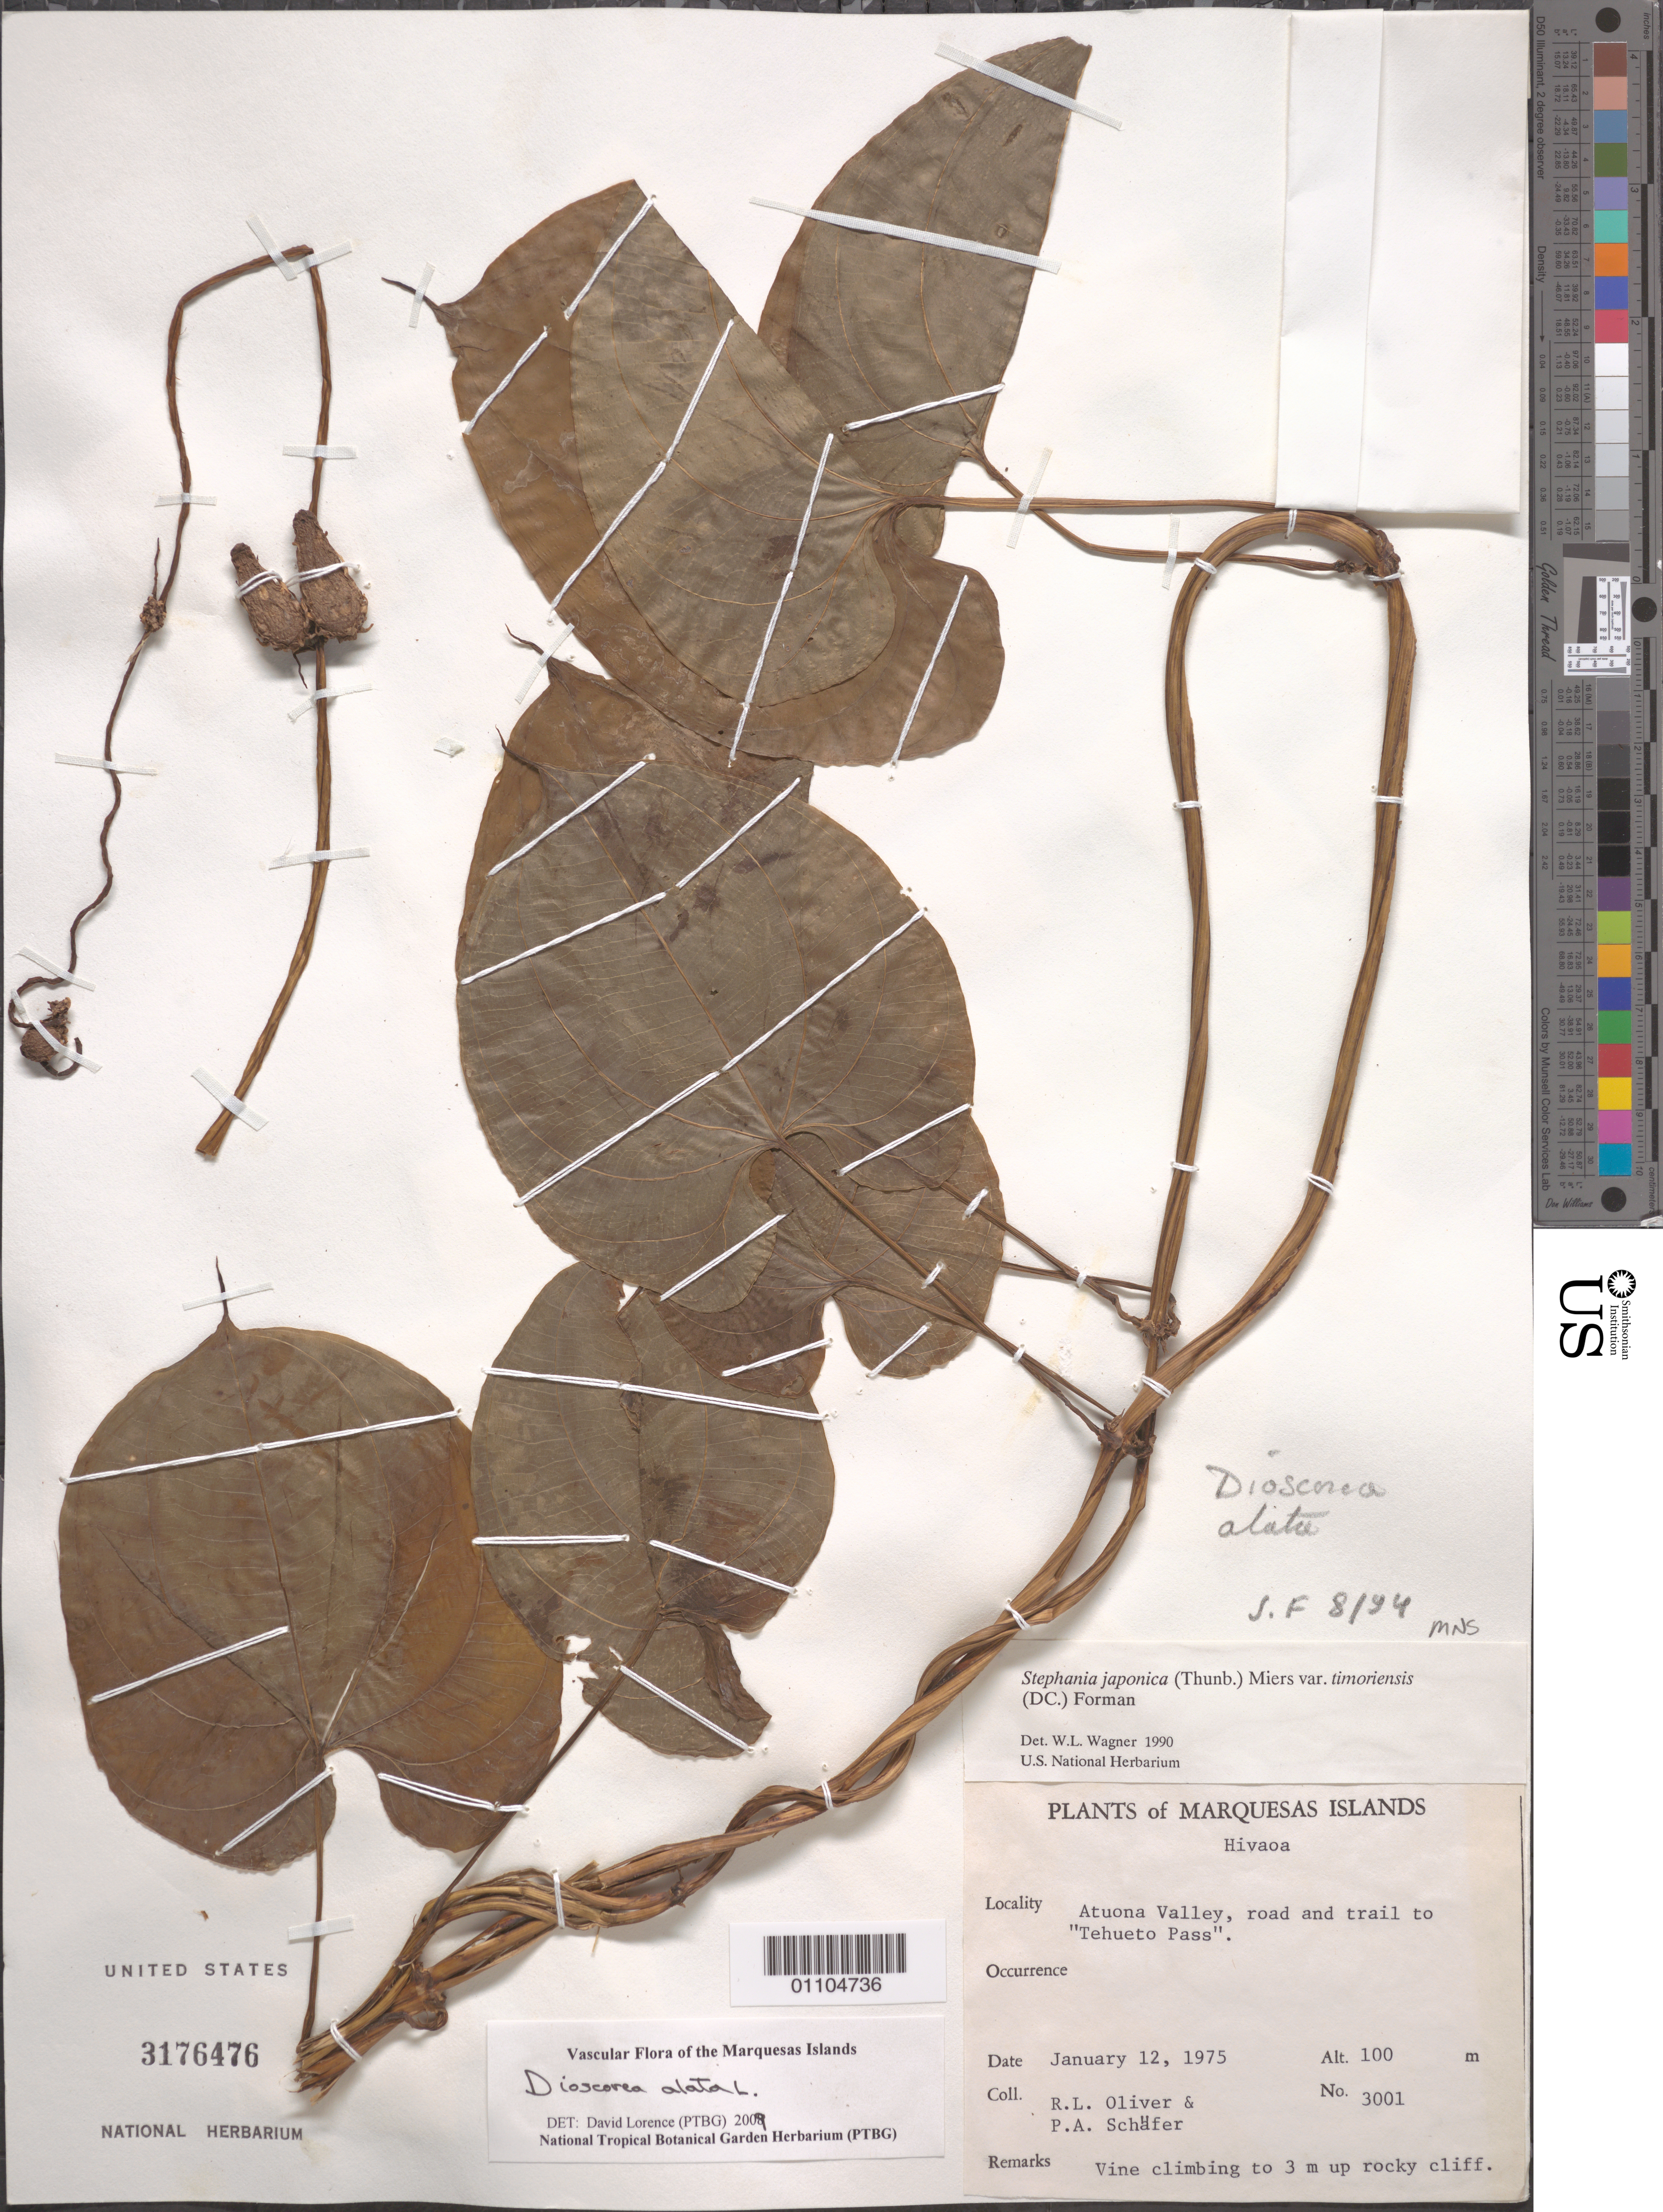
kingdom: Plantae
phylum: Tracheophyta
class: Liliopsida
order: Dioscoreales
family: Dioscoreaceae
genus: Dioscorea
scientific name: Dioscorea alata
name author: L.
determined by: Wagner, W. L., (BOT), Smithsonian Institution - National Museum of Natural History (UNITED STATES)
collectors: R. L. Oliver & P. A. Schäfer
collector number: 3001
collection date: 1975-01-12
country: French Polynesia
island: Hiva Oa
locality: Atuona Valley, road and trail to "Tehueto Pass"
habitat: Rocky cliff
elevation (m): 100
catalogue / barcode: US 3176476